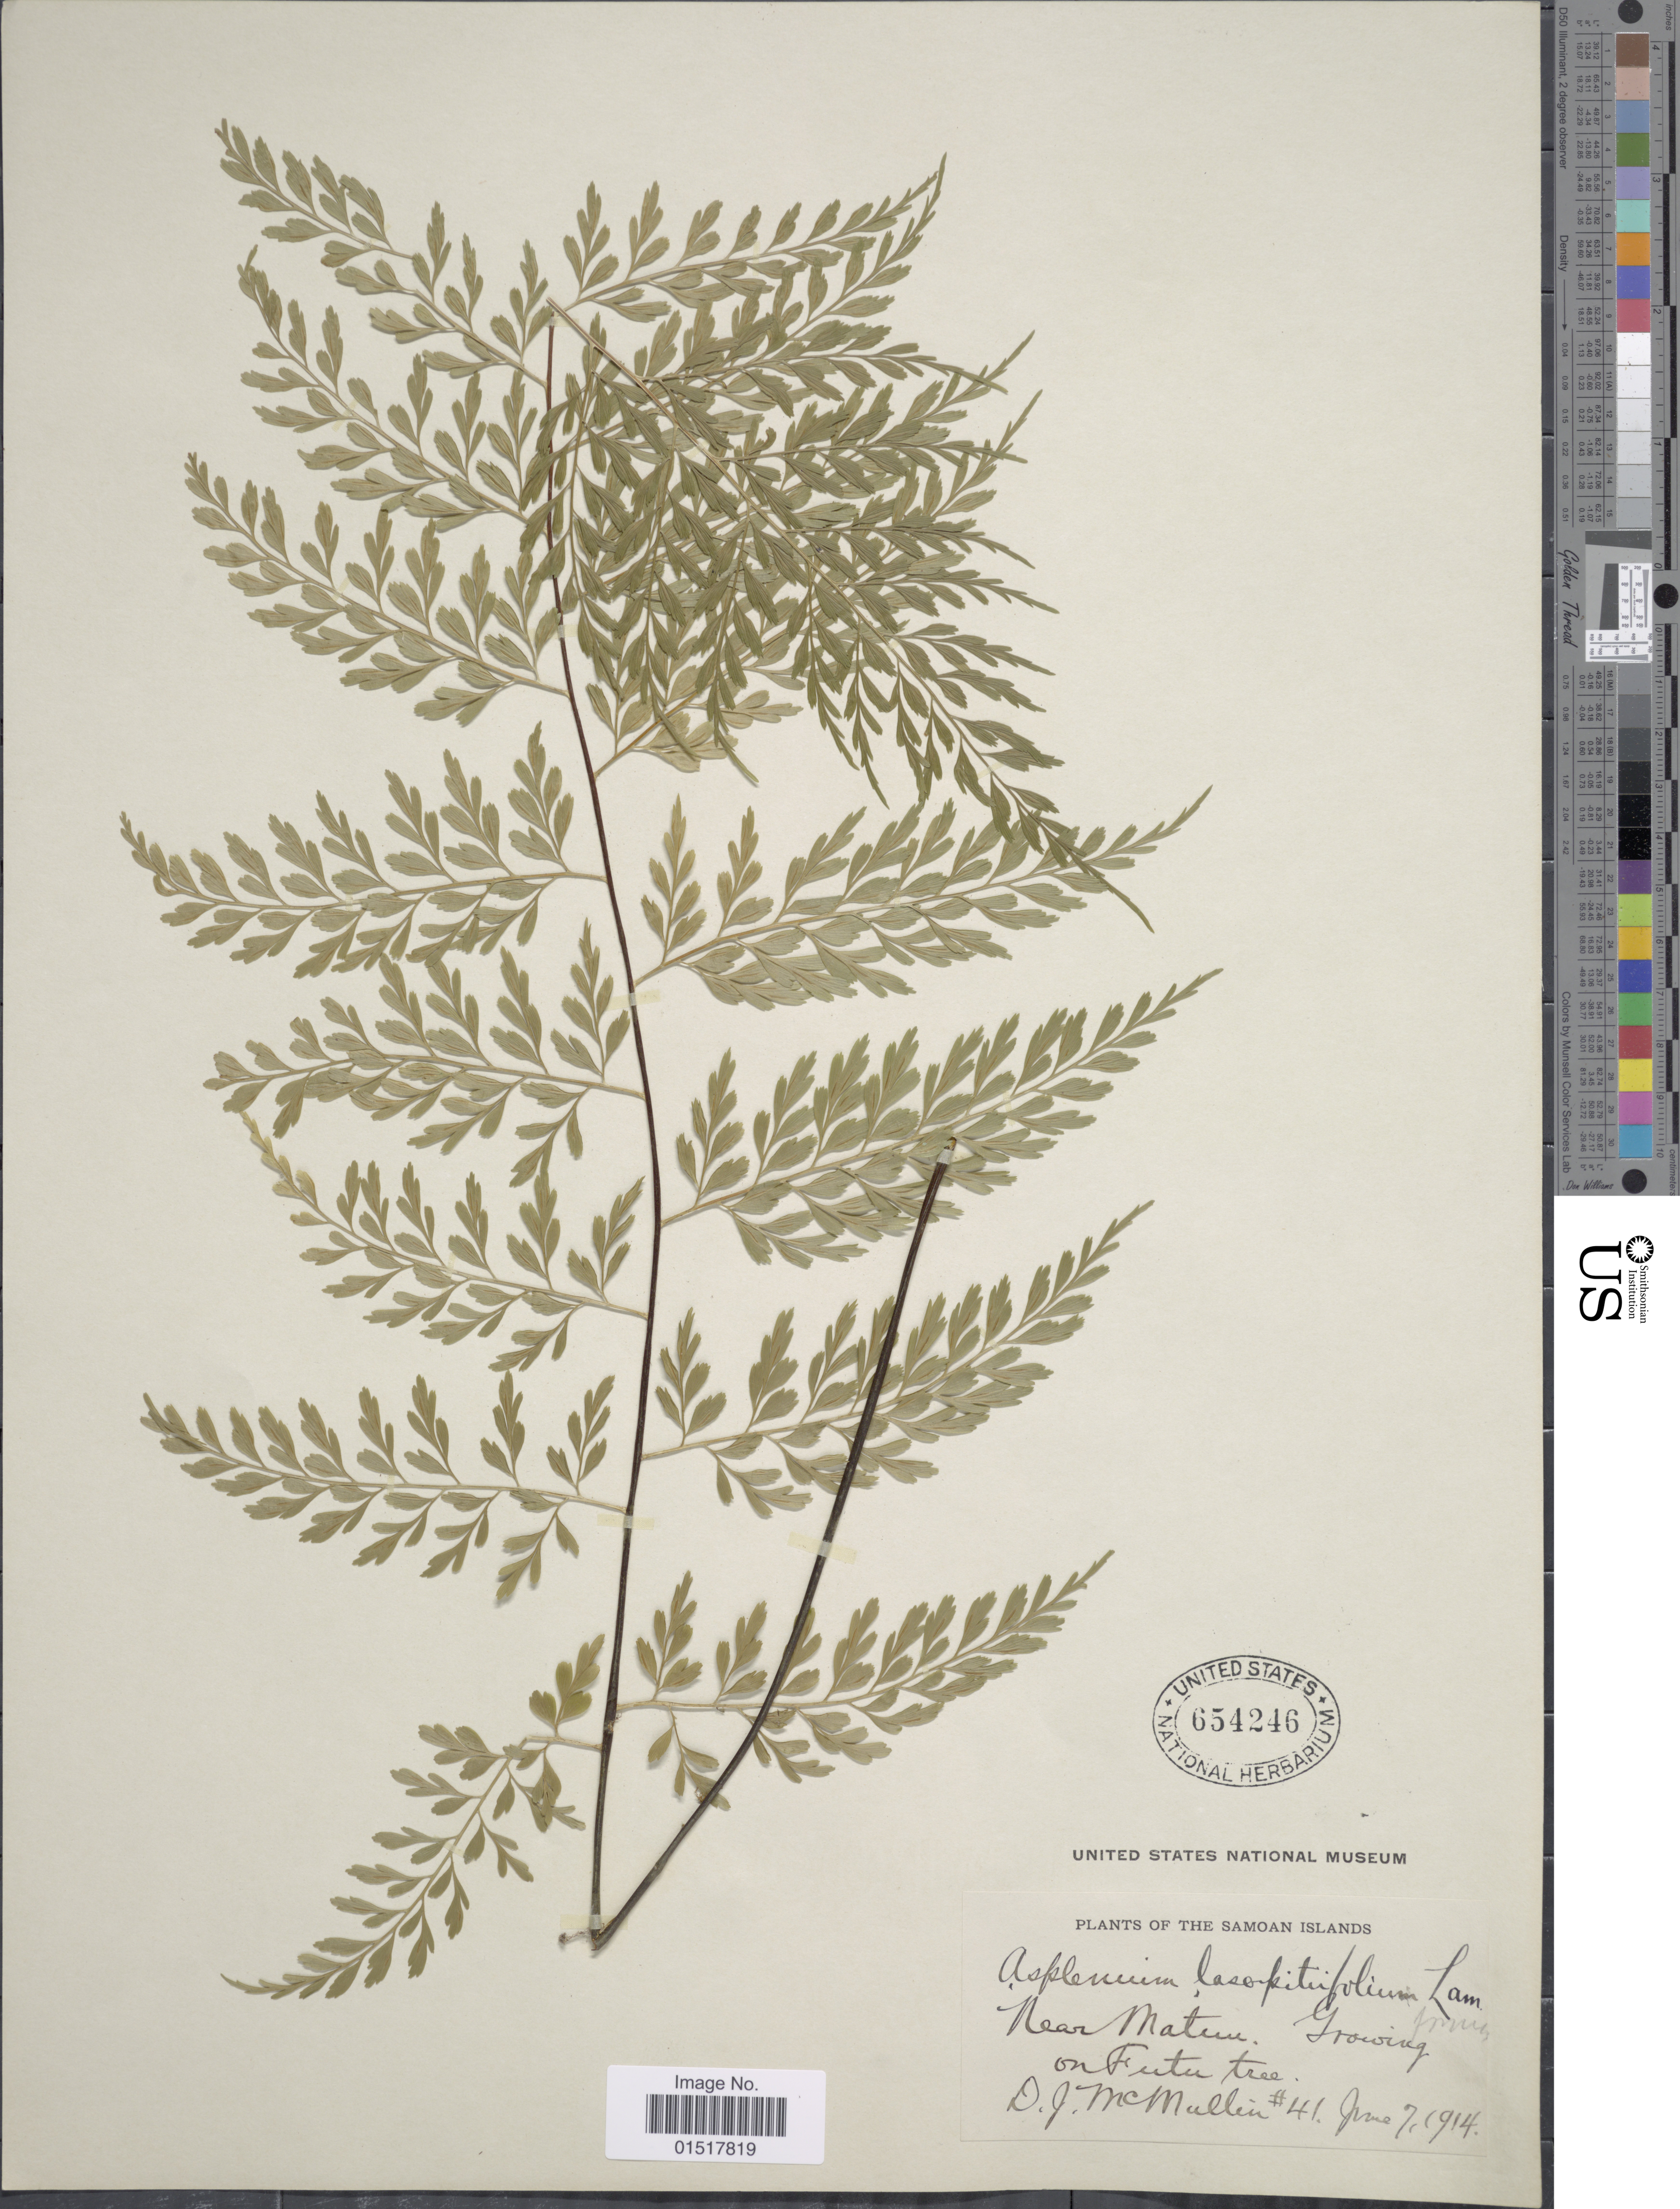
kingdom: Plantae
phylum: Tracheophyta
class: Polypodiopsida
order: Polypodiales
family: Aspleniaceae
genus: Asplenium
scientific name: Asplenium laserpitiifolium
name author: Lam.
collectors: D. McMullin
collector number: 41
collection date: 1914-06-07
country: American Samoa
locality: Near Matuu, on Futu tree.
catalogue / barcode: US 654246